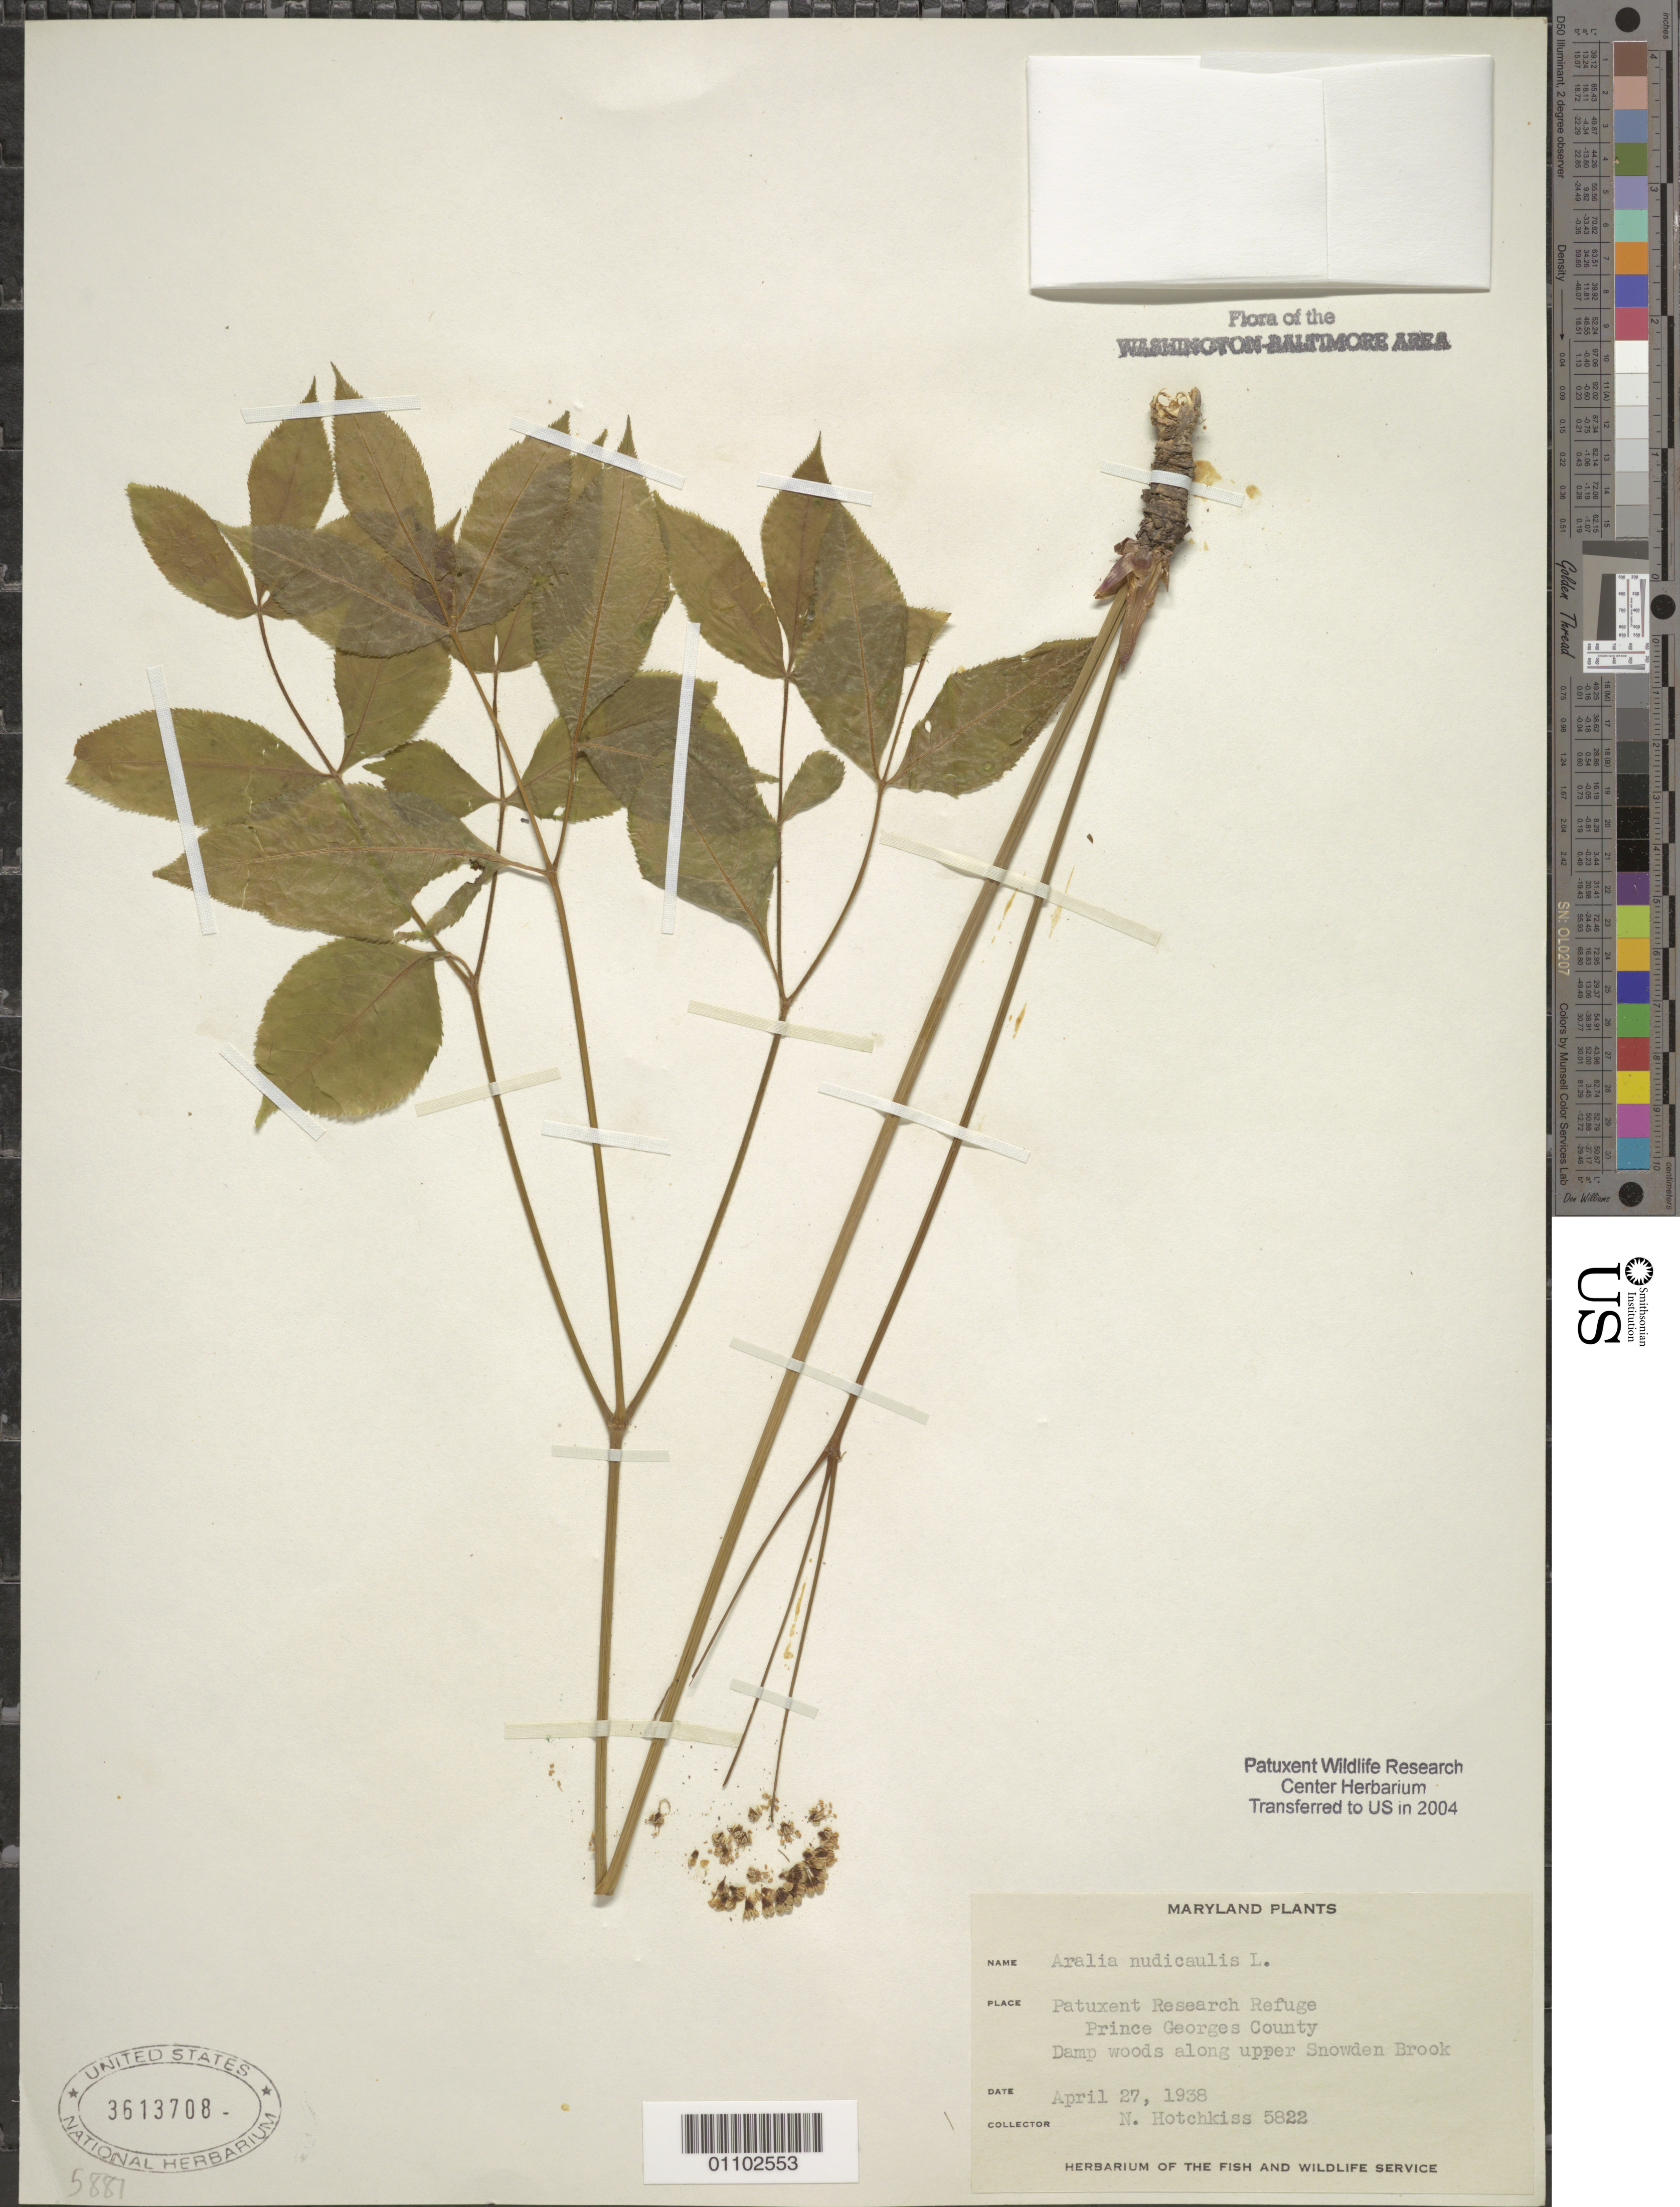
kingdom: Plantae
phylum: Tracheophyta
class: Magnoliopsida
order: Apiales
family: Araliaceae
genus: Aralia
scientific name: Aralia nudicaulis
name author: L.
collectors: N. Hotchkiss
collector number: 5822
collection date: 1938-04-27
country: United States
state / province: Maryland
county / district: Prince George's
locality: Patuxent Research Refuge, along upper Snowden Brook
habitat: Damp woods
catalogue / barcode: US 3613708